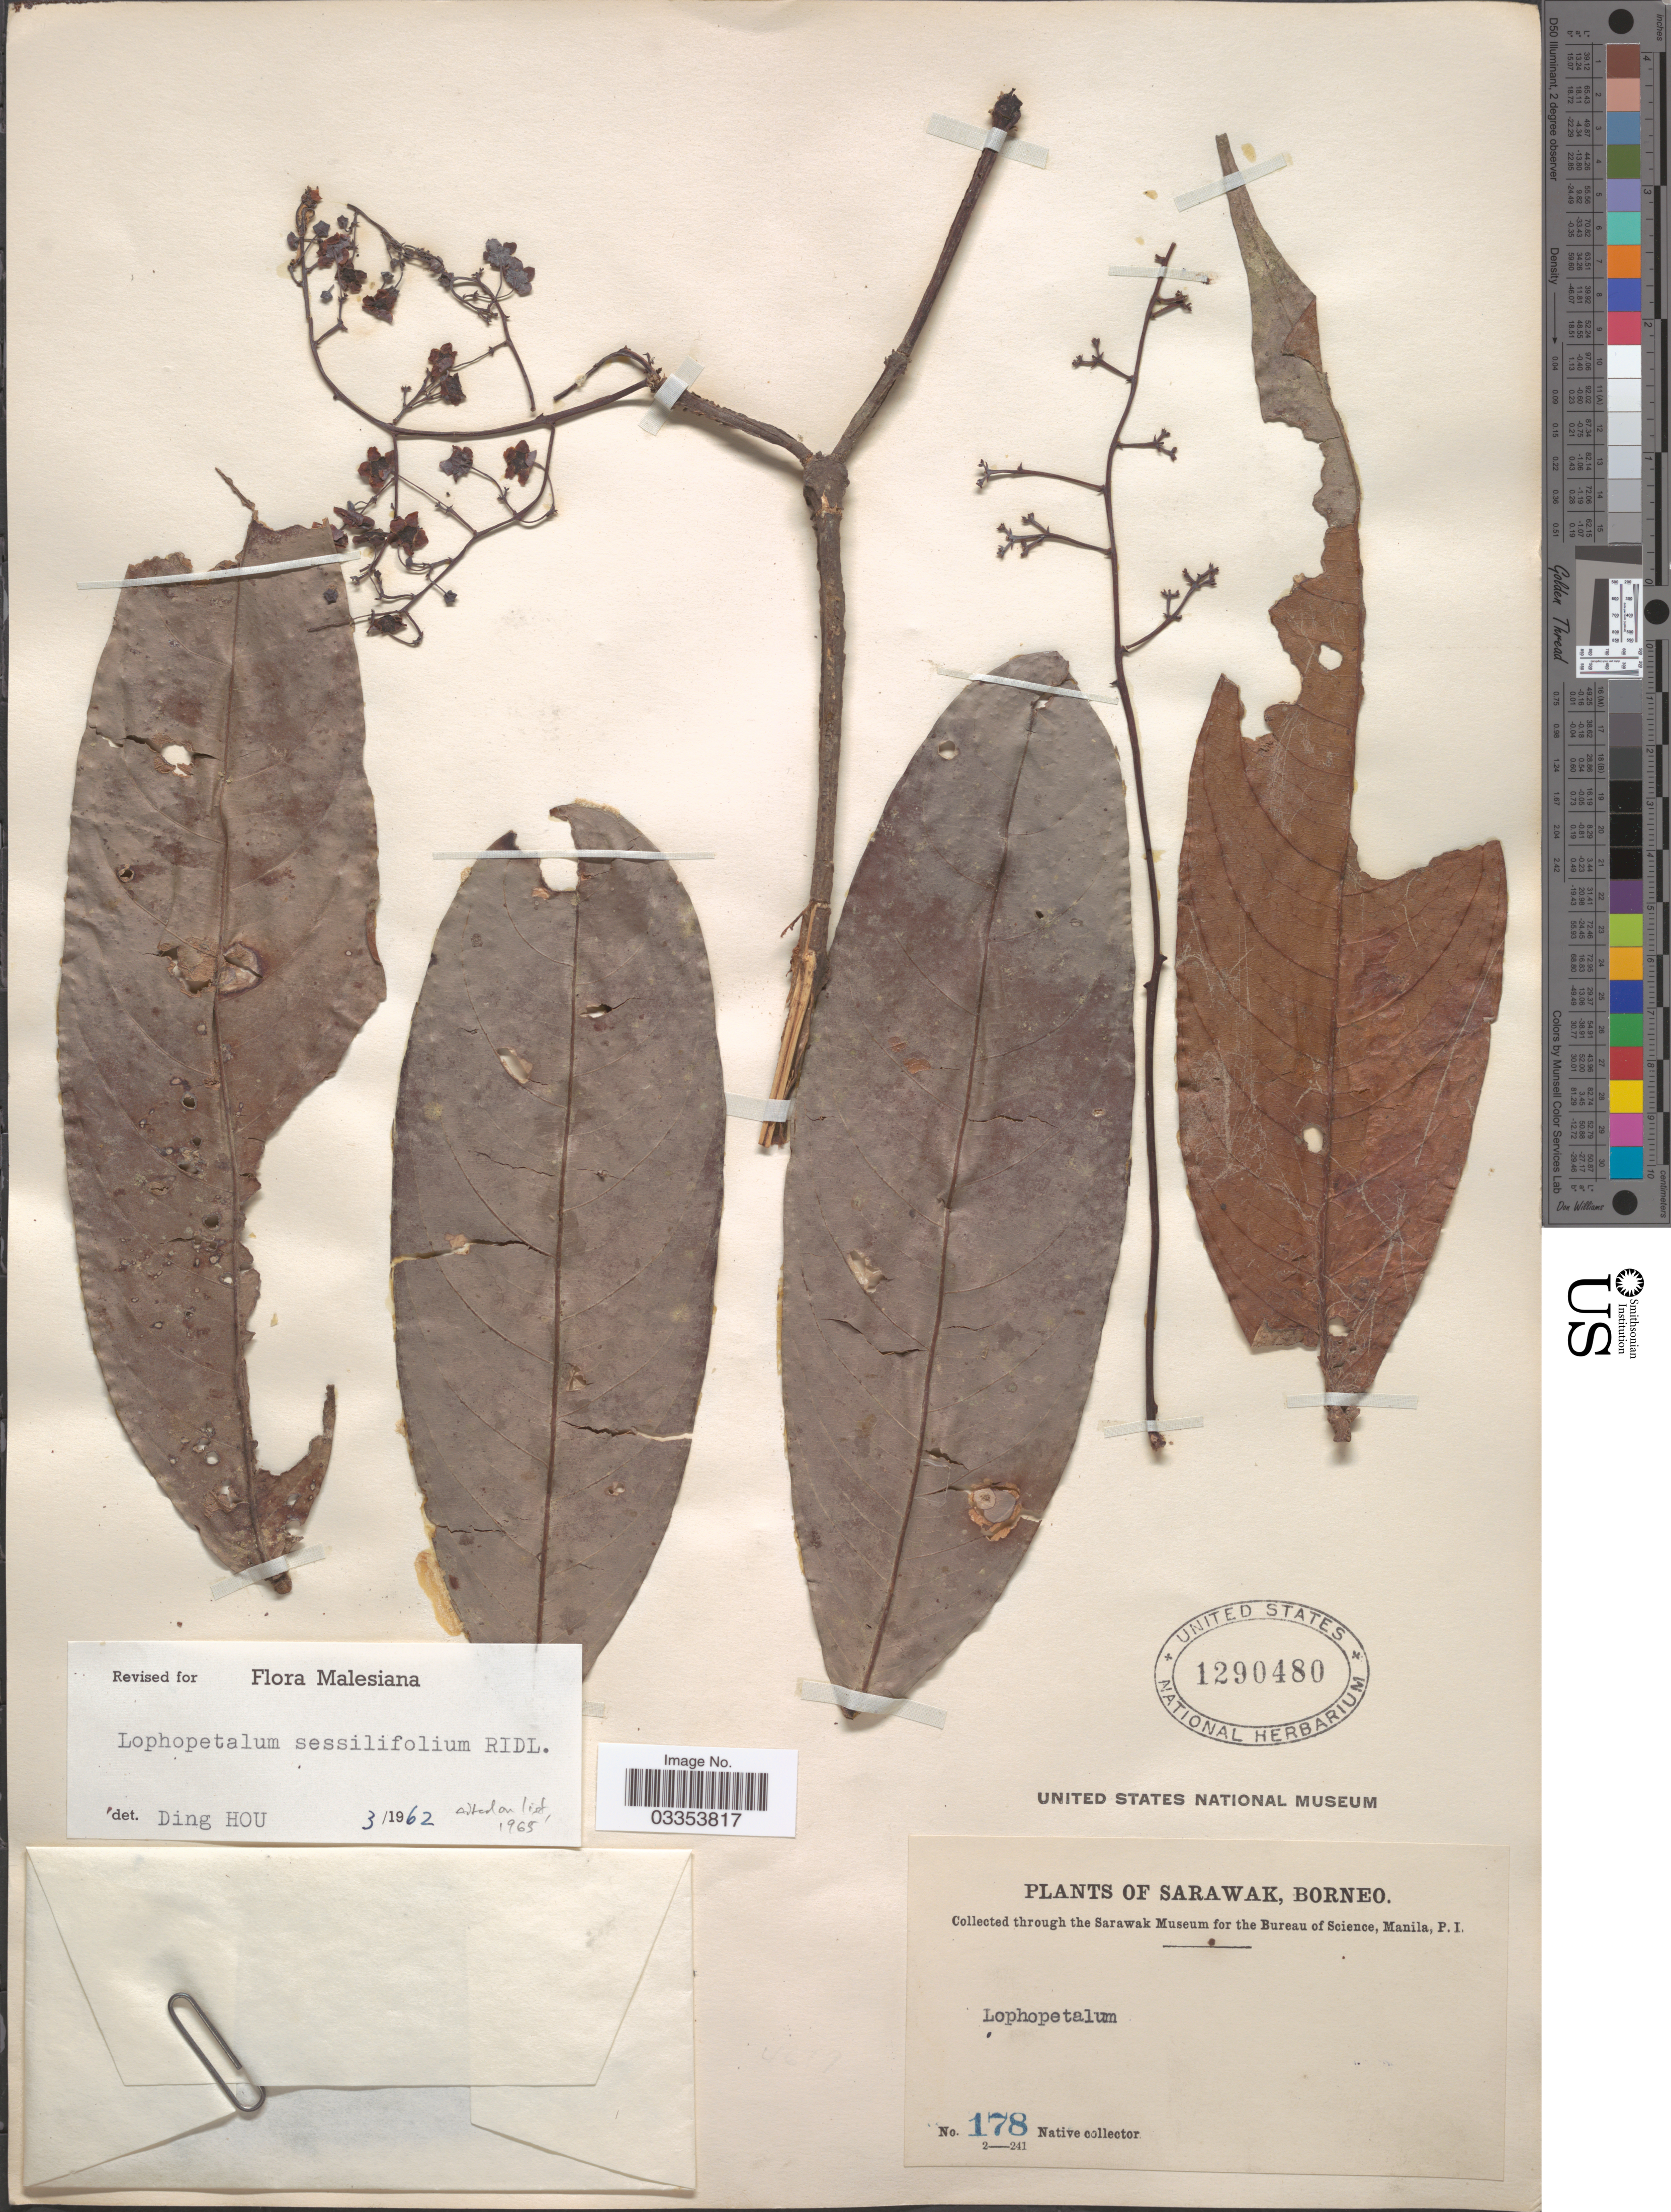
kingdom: Plantae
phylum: Tracheophyta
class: Magnoliopsida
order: Celastrales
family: Celastraceae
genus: Lophopetalum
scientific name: Lophopetalum sessilifolium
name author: Ridl.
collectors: Native collector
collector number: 178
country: Malaysia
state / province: Sarawak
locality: Borneo.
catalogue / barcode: US 1290480